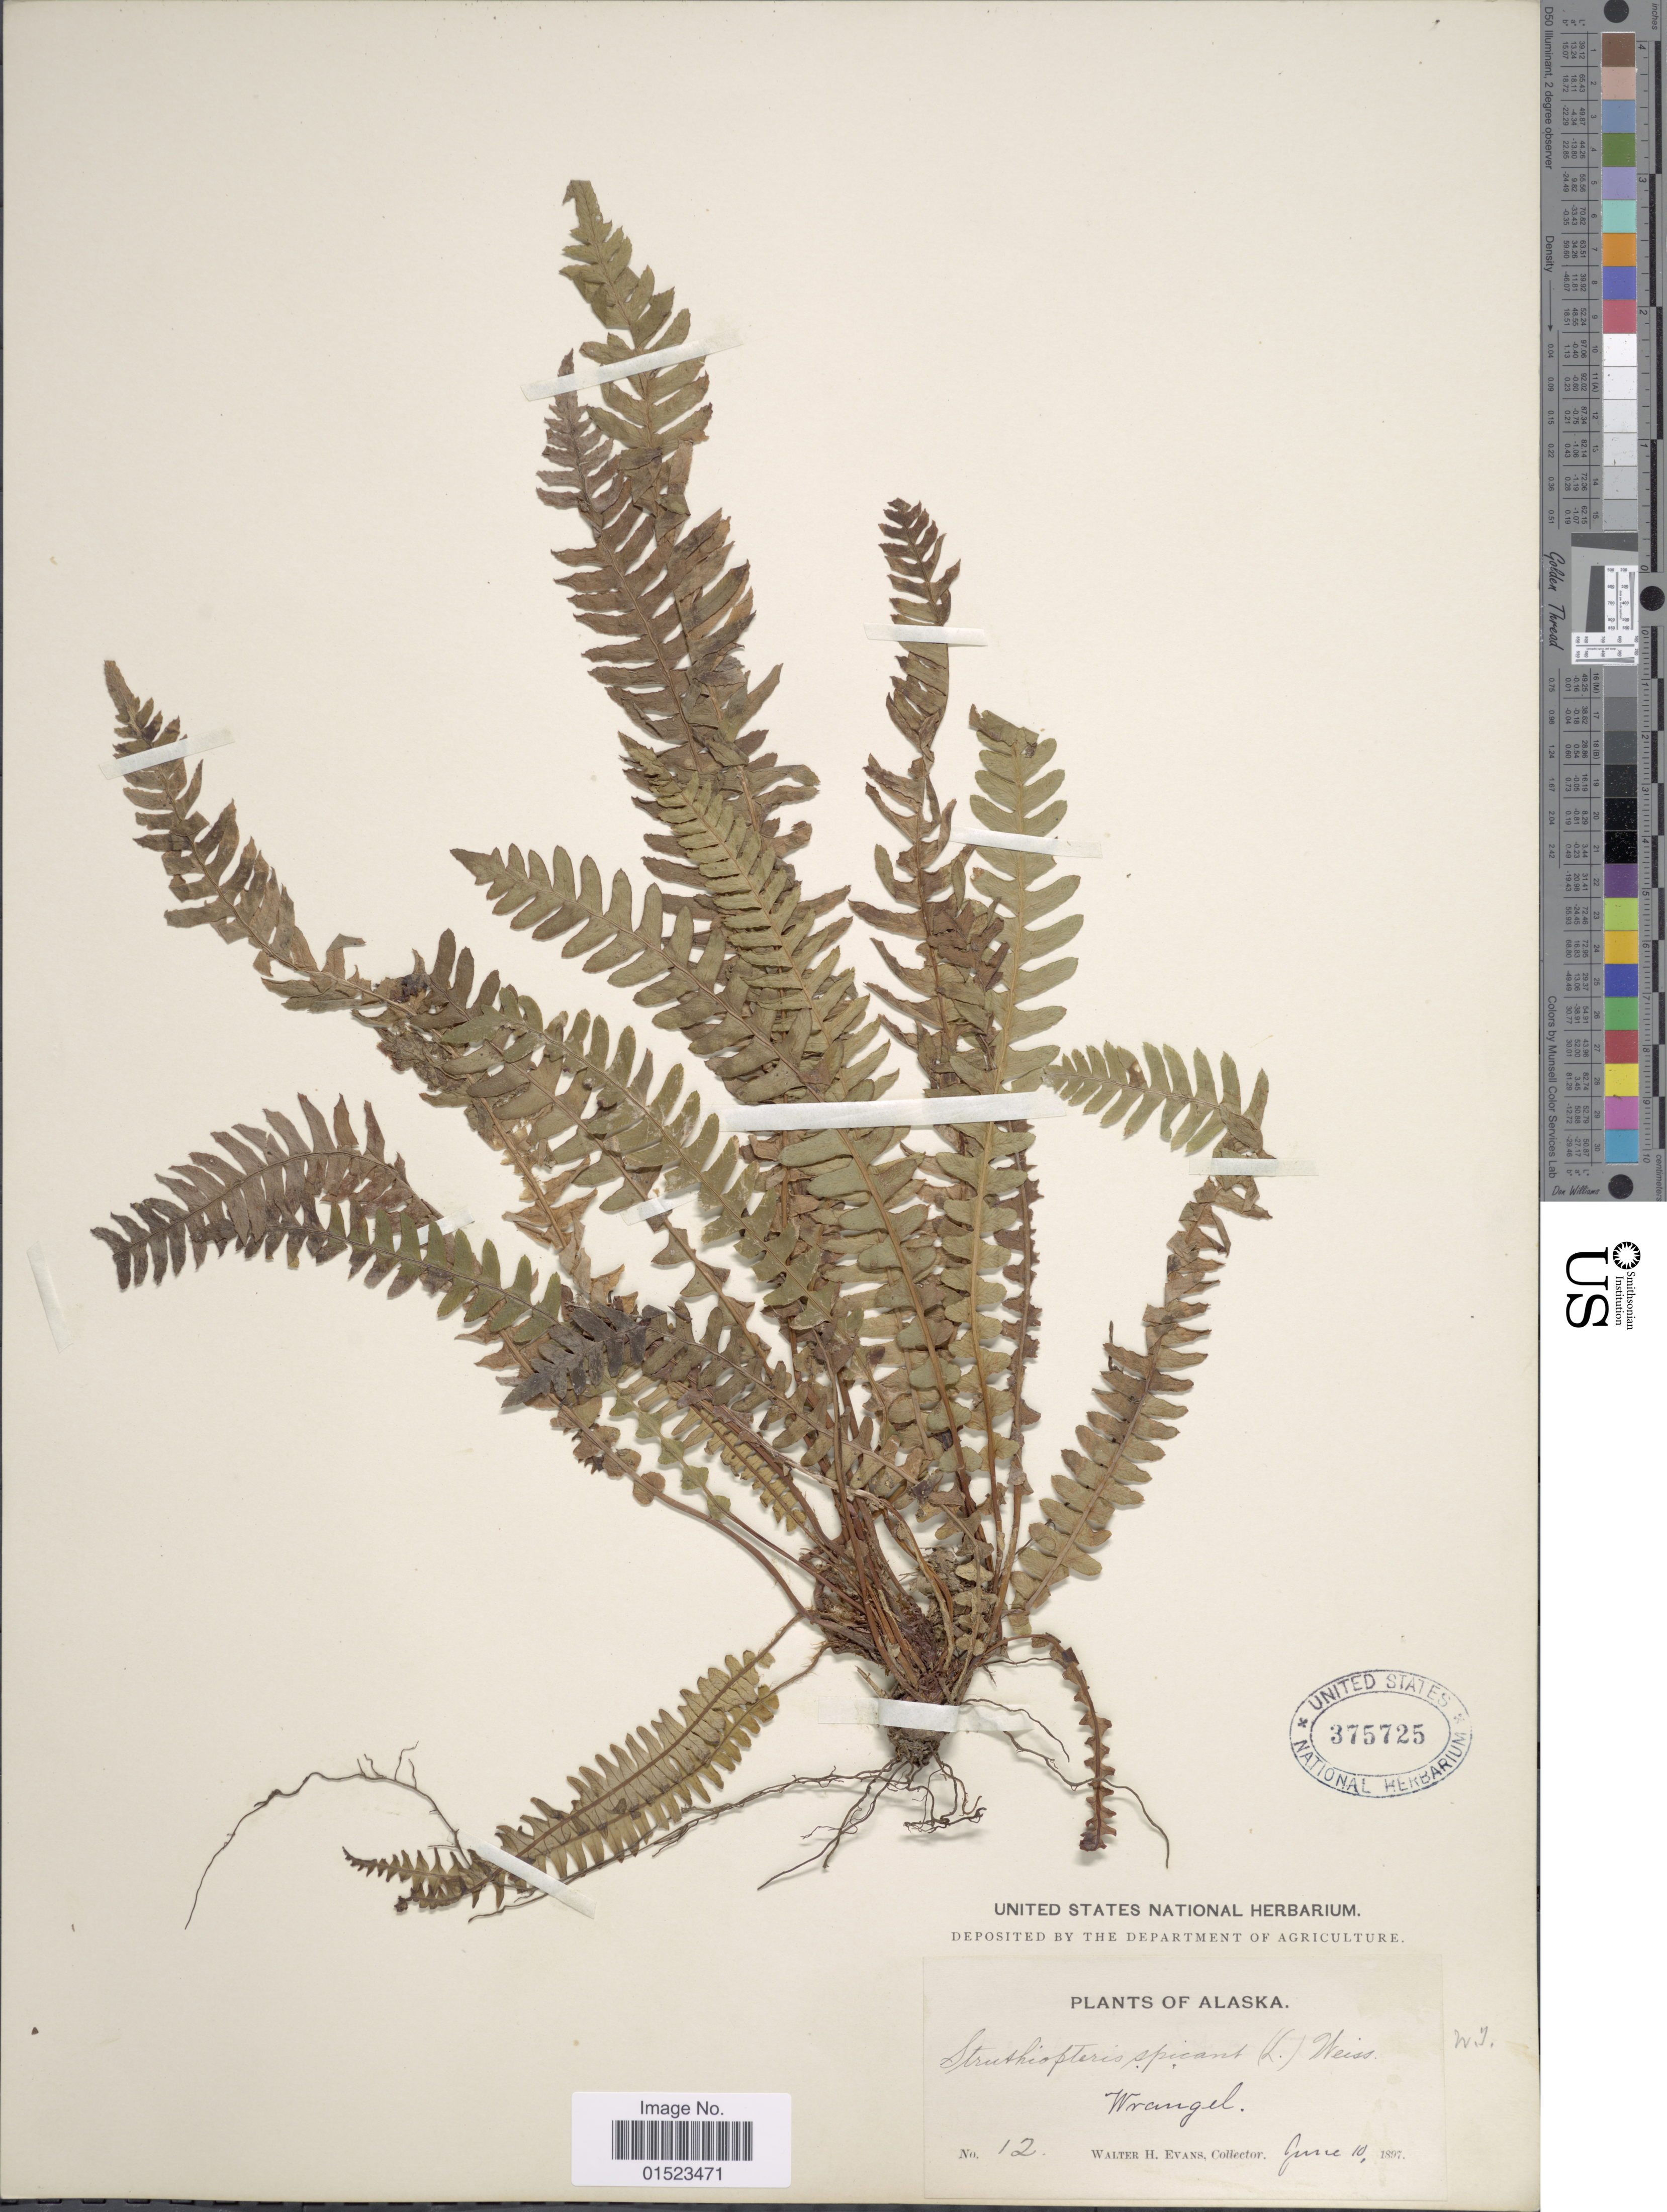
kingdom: Plantae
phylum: Tracheophyta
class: Polypodiopsida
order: Polypodiales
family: Blechnaceae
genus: Blechnum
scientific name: Blechnum spicant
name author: (L.) Sm.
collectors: W. H. Evans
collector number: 12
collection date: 1897-06-10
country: United States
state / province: Alaska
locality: Wrangell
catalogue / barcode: US 375725